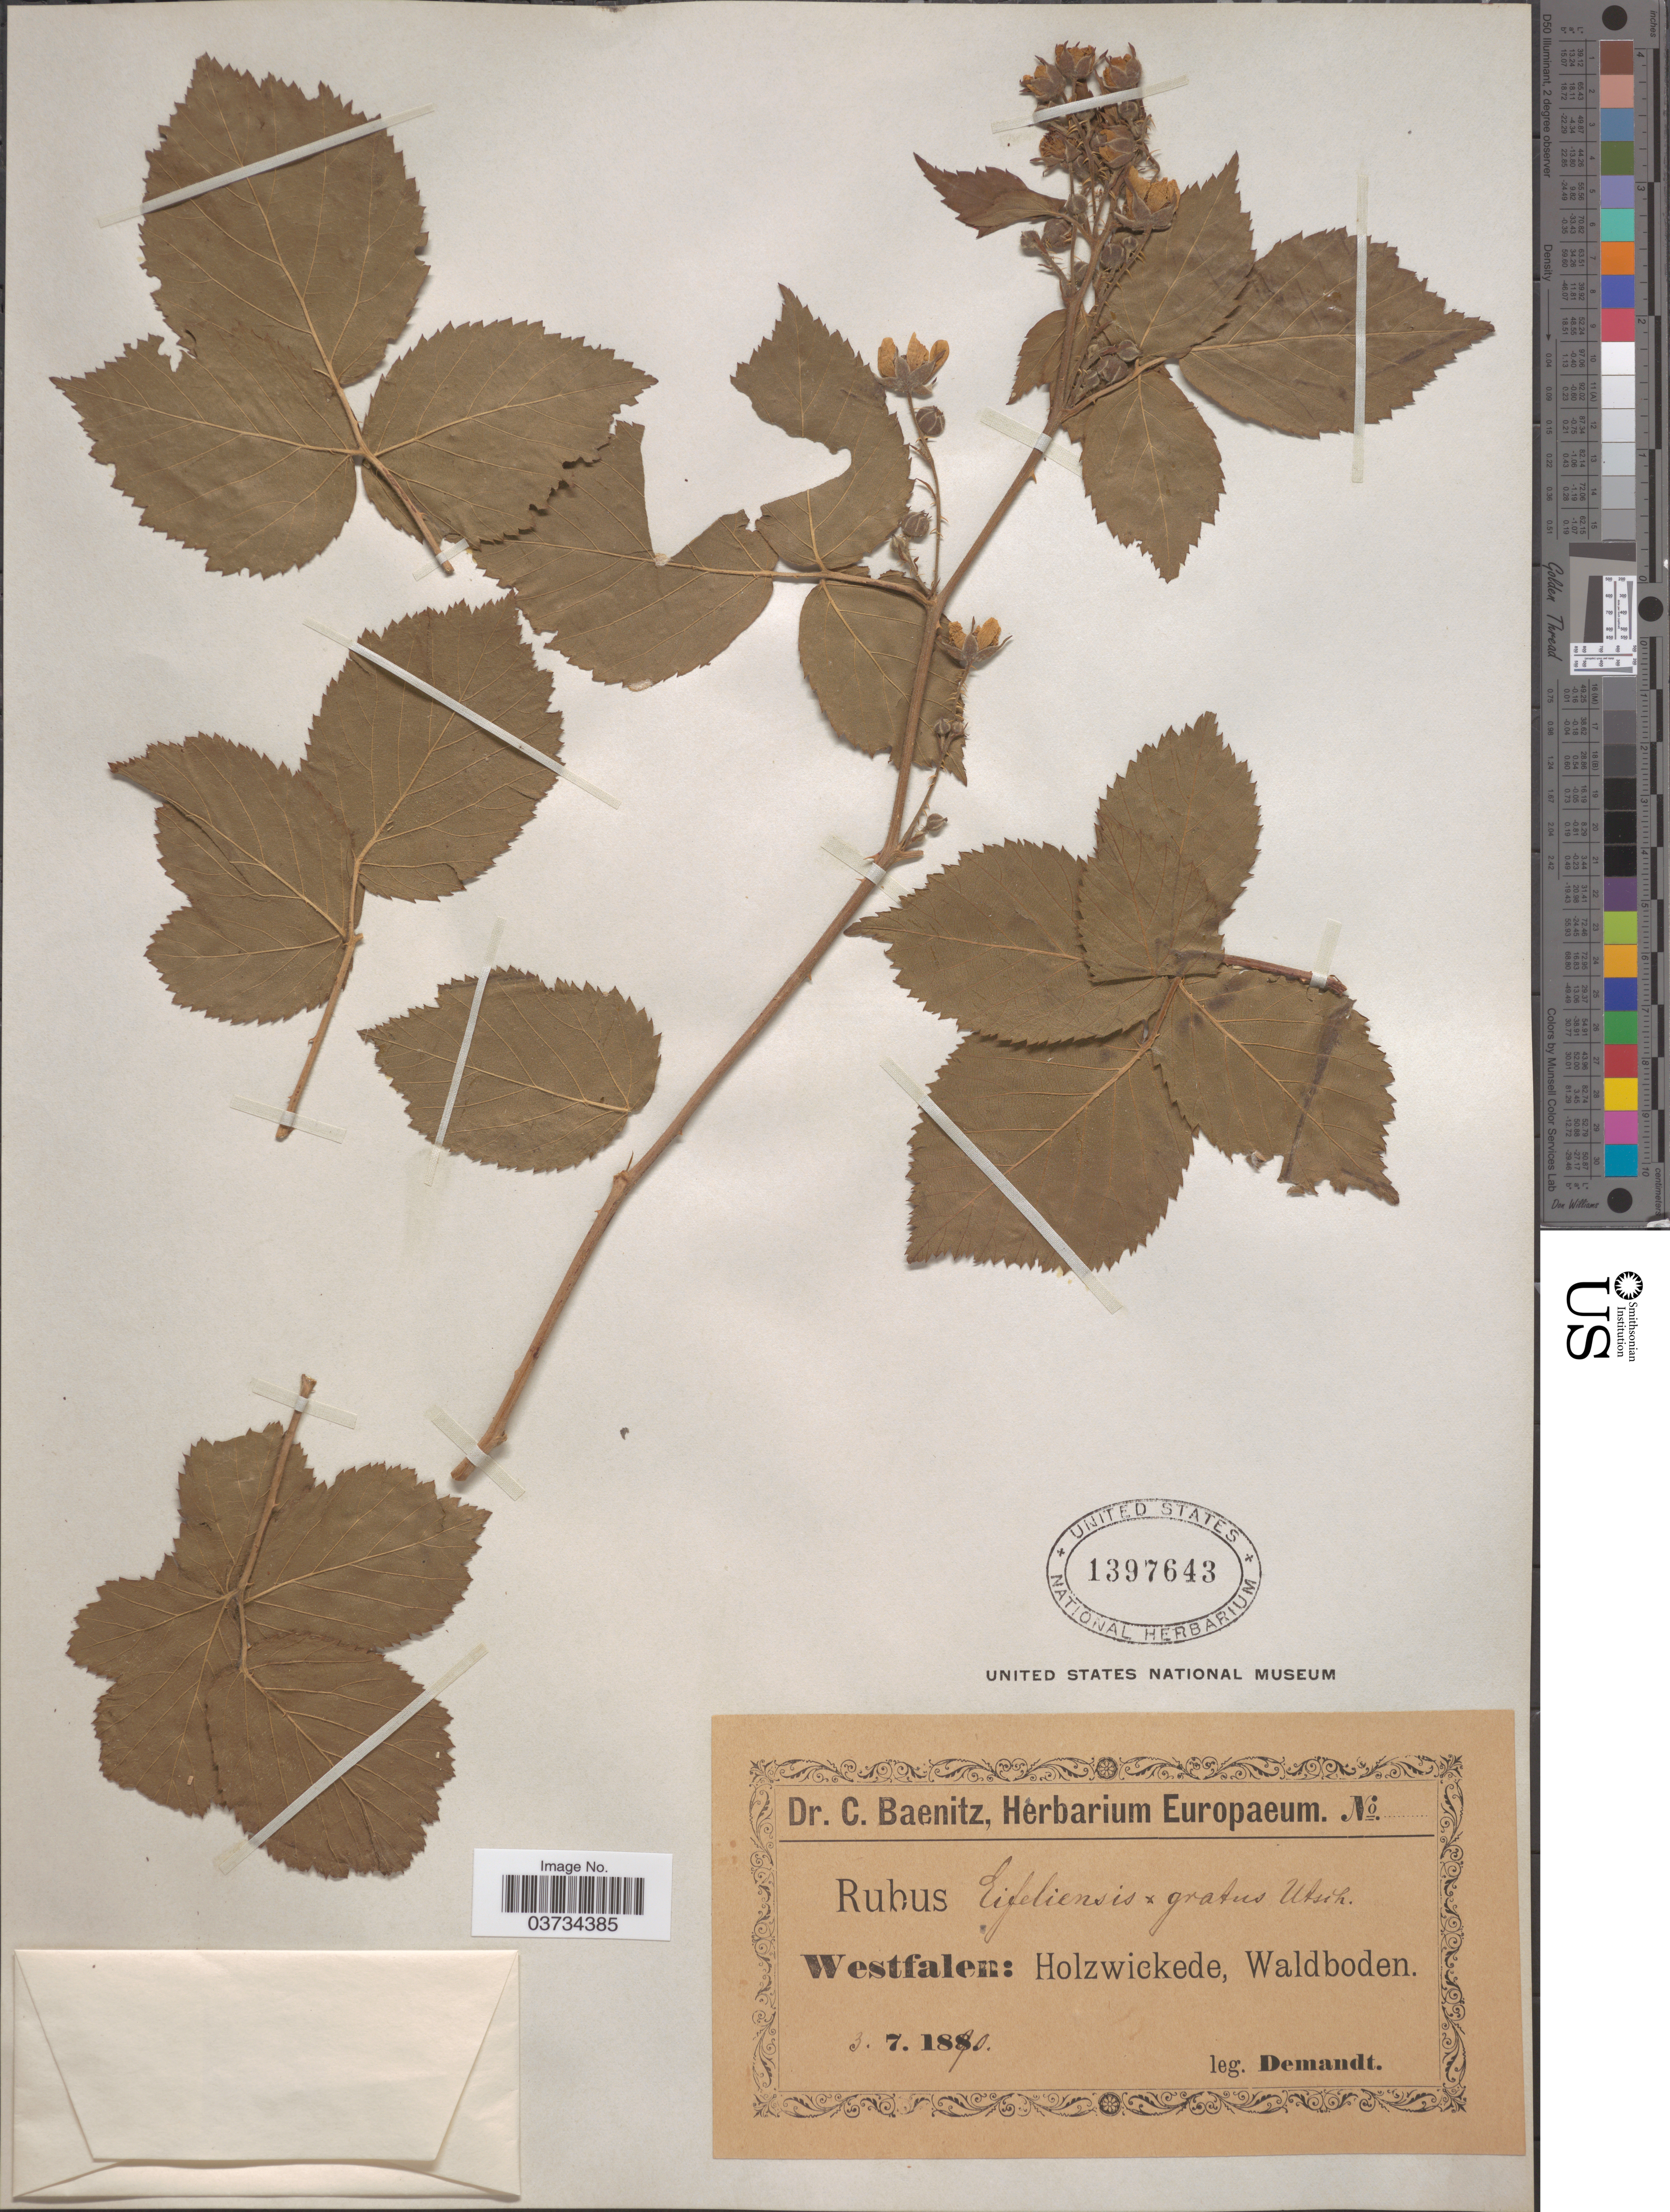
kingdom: Plantae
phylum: Tracheophyta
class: Magnoliopsida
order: Rosales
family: Rosaceae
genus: Rubus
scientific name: Rubus eifeliensis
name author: Wirtg.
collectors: -. Demandt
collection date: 1890-07-03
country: Germany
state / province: Nordrhein-Westfalen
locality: Westfalen: Holzwickede, Waldboden.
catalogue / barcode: US 1397643